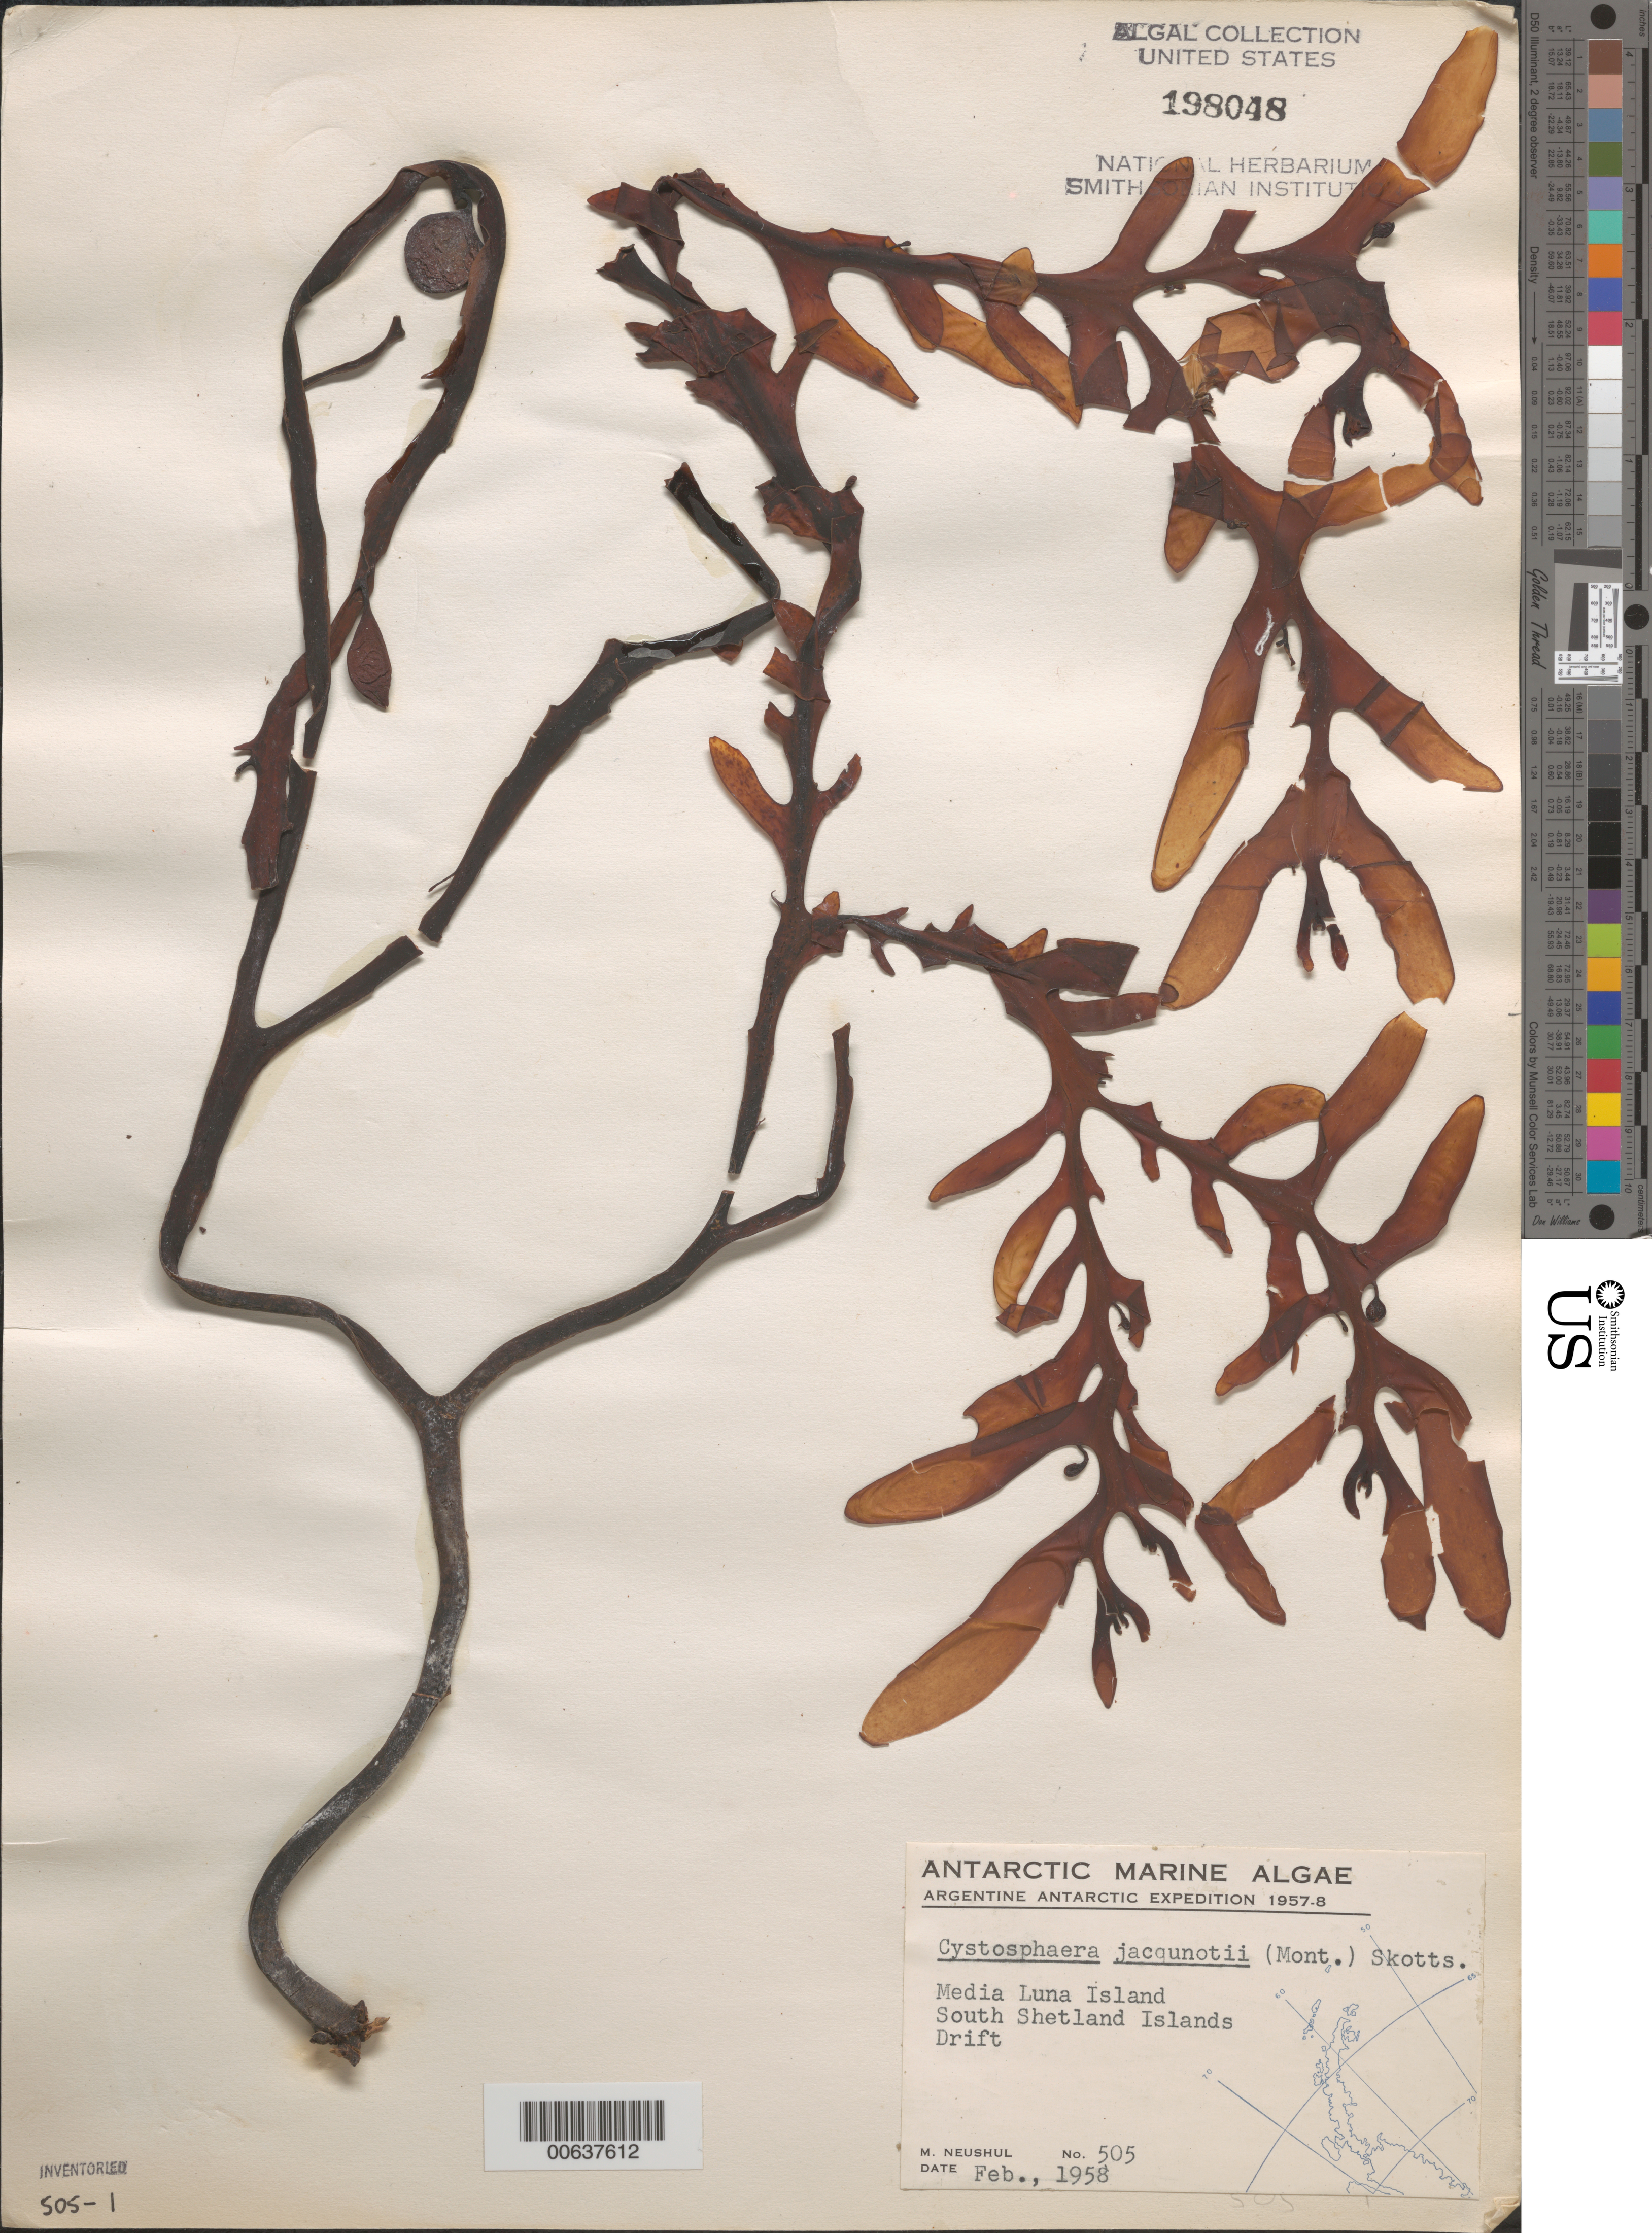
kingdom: Chromista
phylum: Ochrophyta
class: Phaeophyceae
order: Fucales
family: Seirococcaceae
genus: Cystosphaera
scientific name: Cystosphaera jacquinotii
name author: (Montagne) Skottsberg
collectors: M. Neushul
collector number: Neushul 505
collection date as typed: Feb 1958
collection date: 1958-02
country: Antarctica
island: Half Moon Island (Media Luna Island)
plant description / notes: Argentine Antarctic Expedition, 1957-1958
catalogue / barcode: US 198048